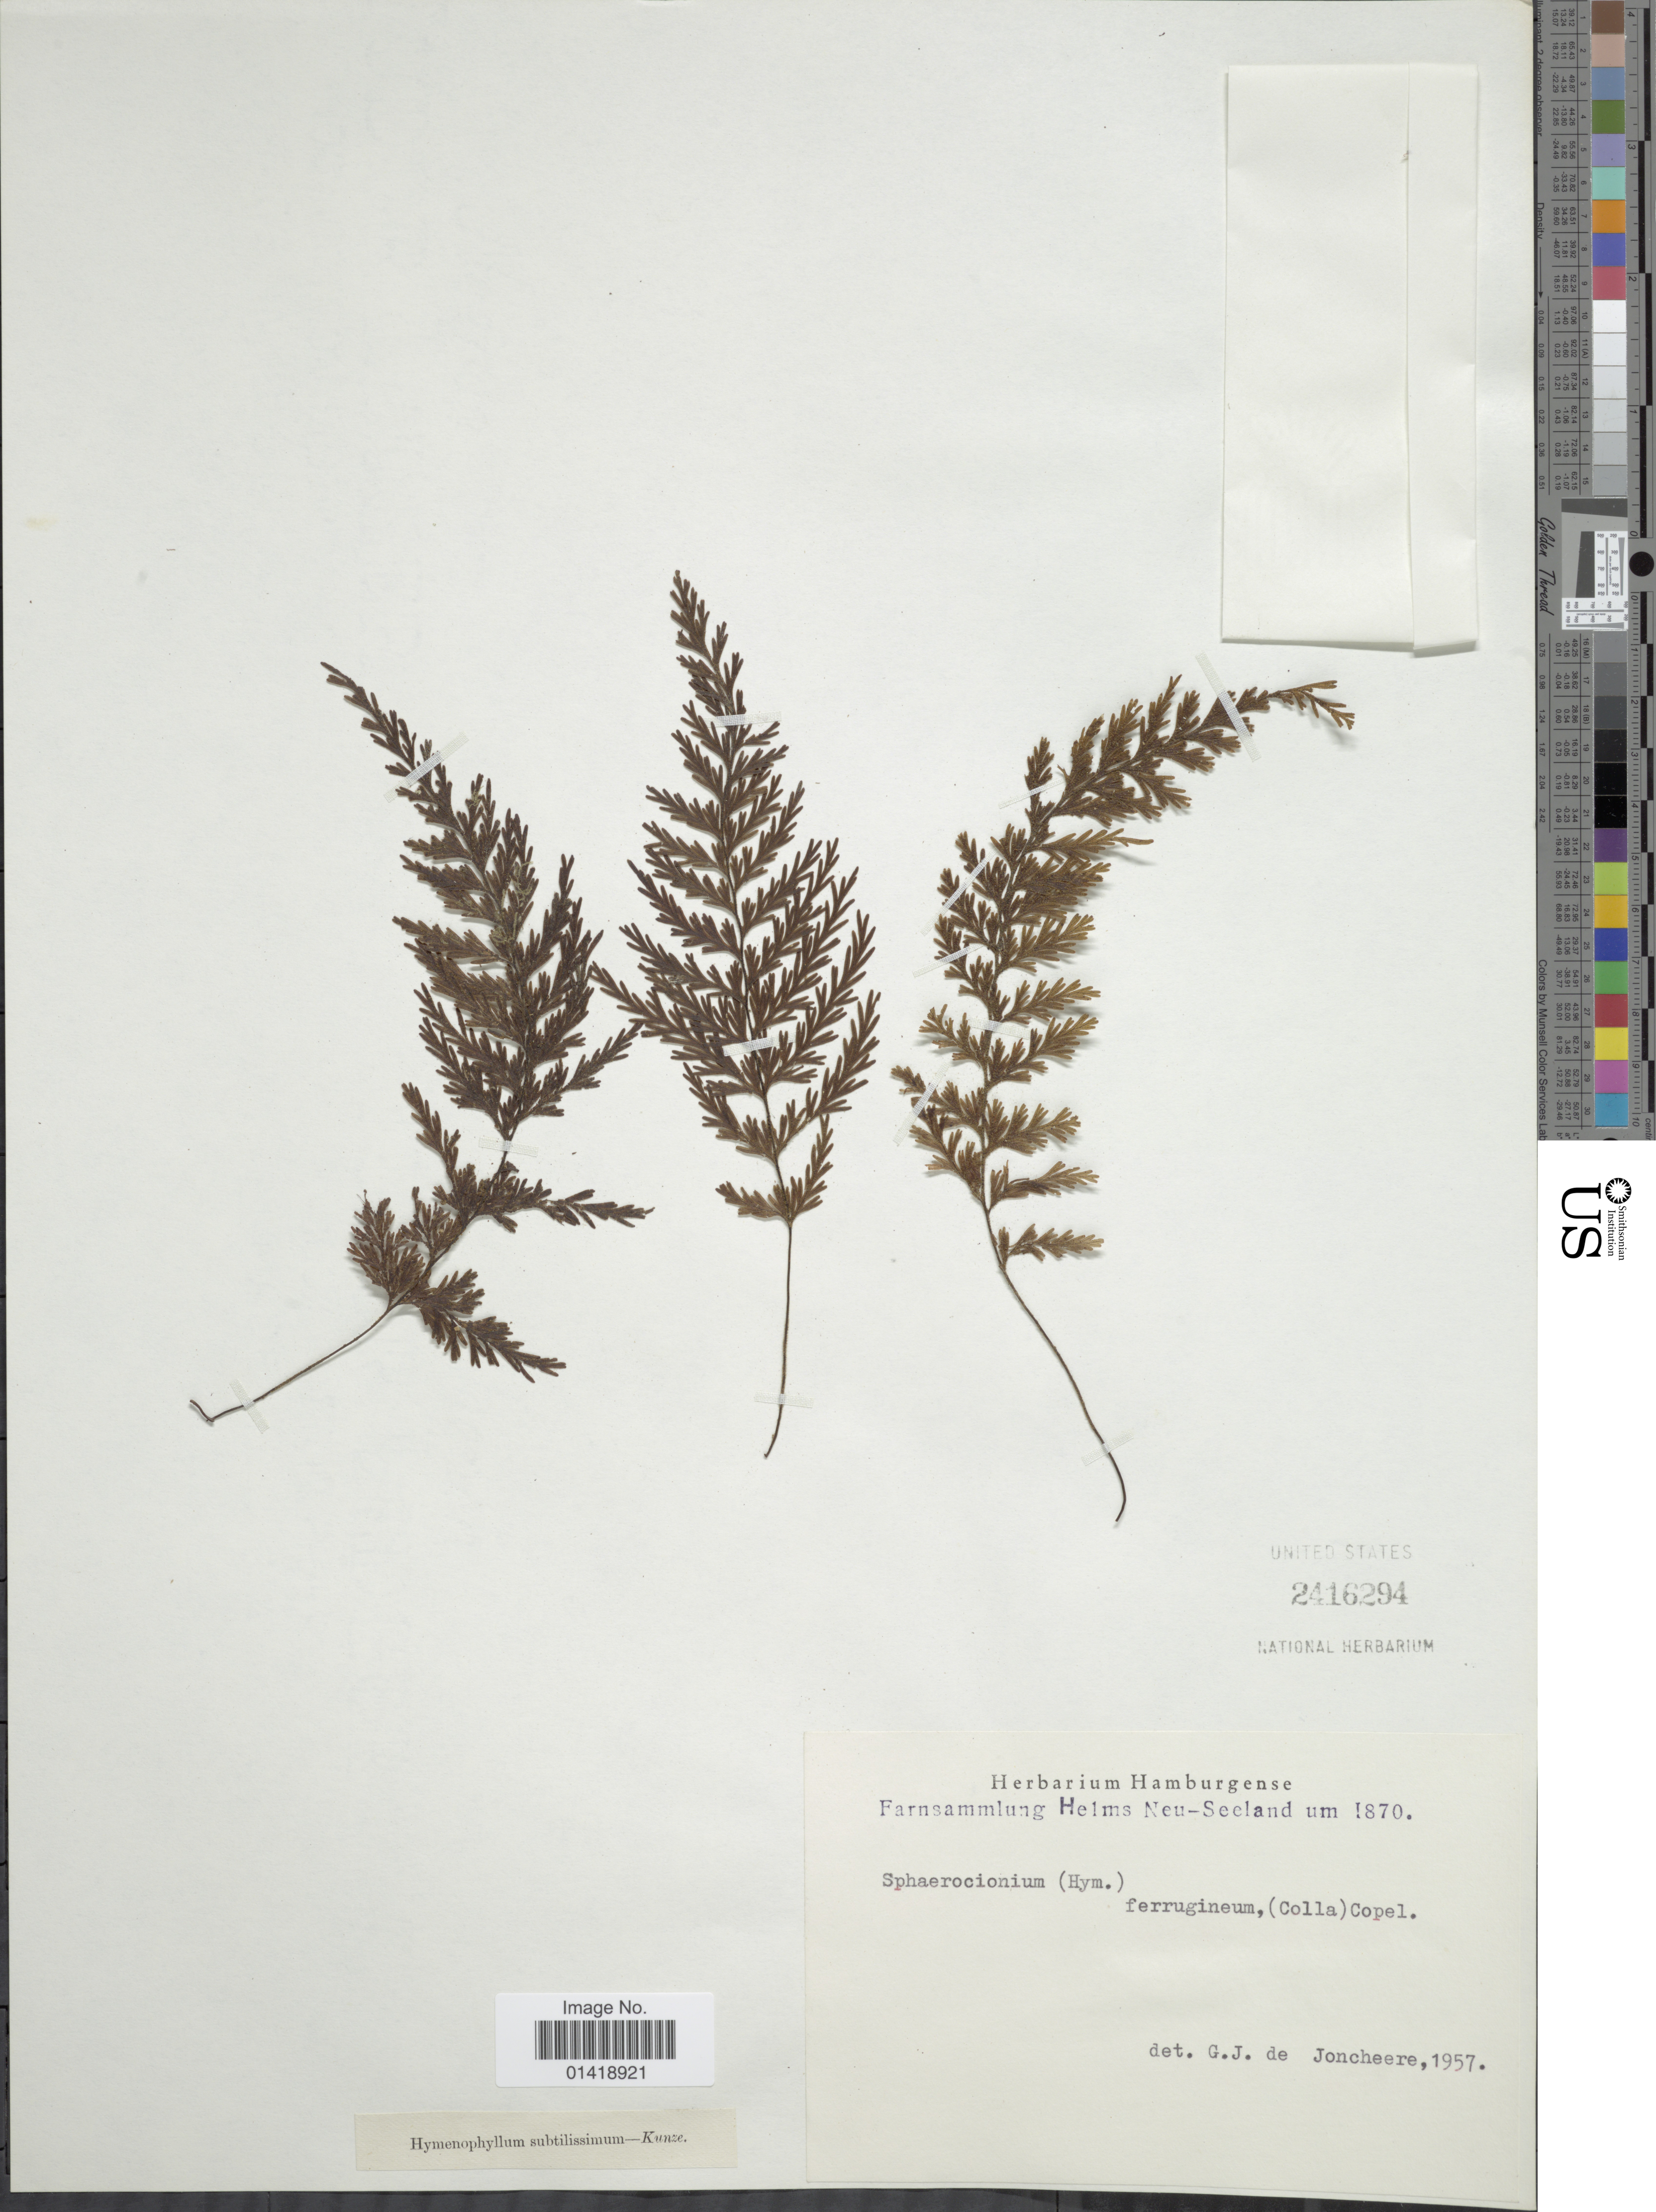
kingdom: Plantae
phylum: Tracheophyta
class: Polypodiopsida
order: Hymenophyllales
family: Hymenophyllaceae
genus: Hymenophyllum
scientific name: Hymenophyllum ferrugineum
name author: Colla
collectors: F. Helms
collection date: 1870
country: New Zealand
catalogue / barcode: US 2416294